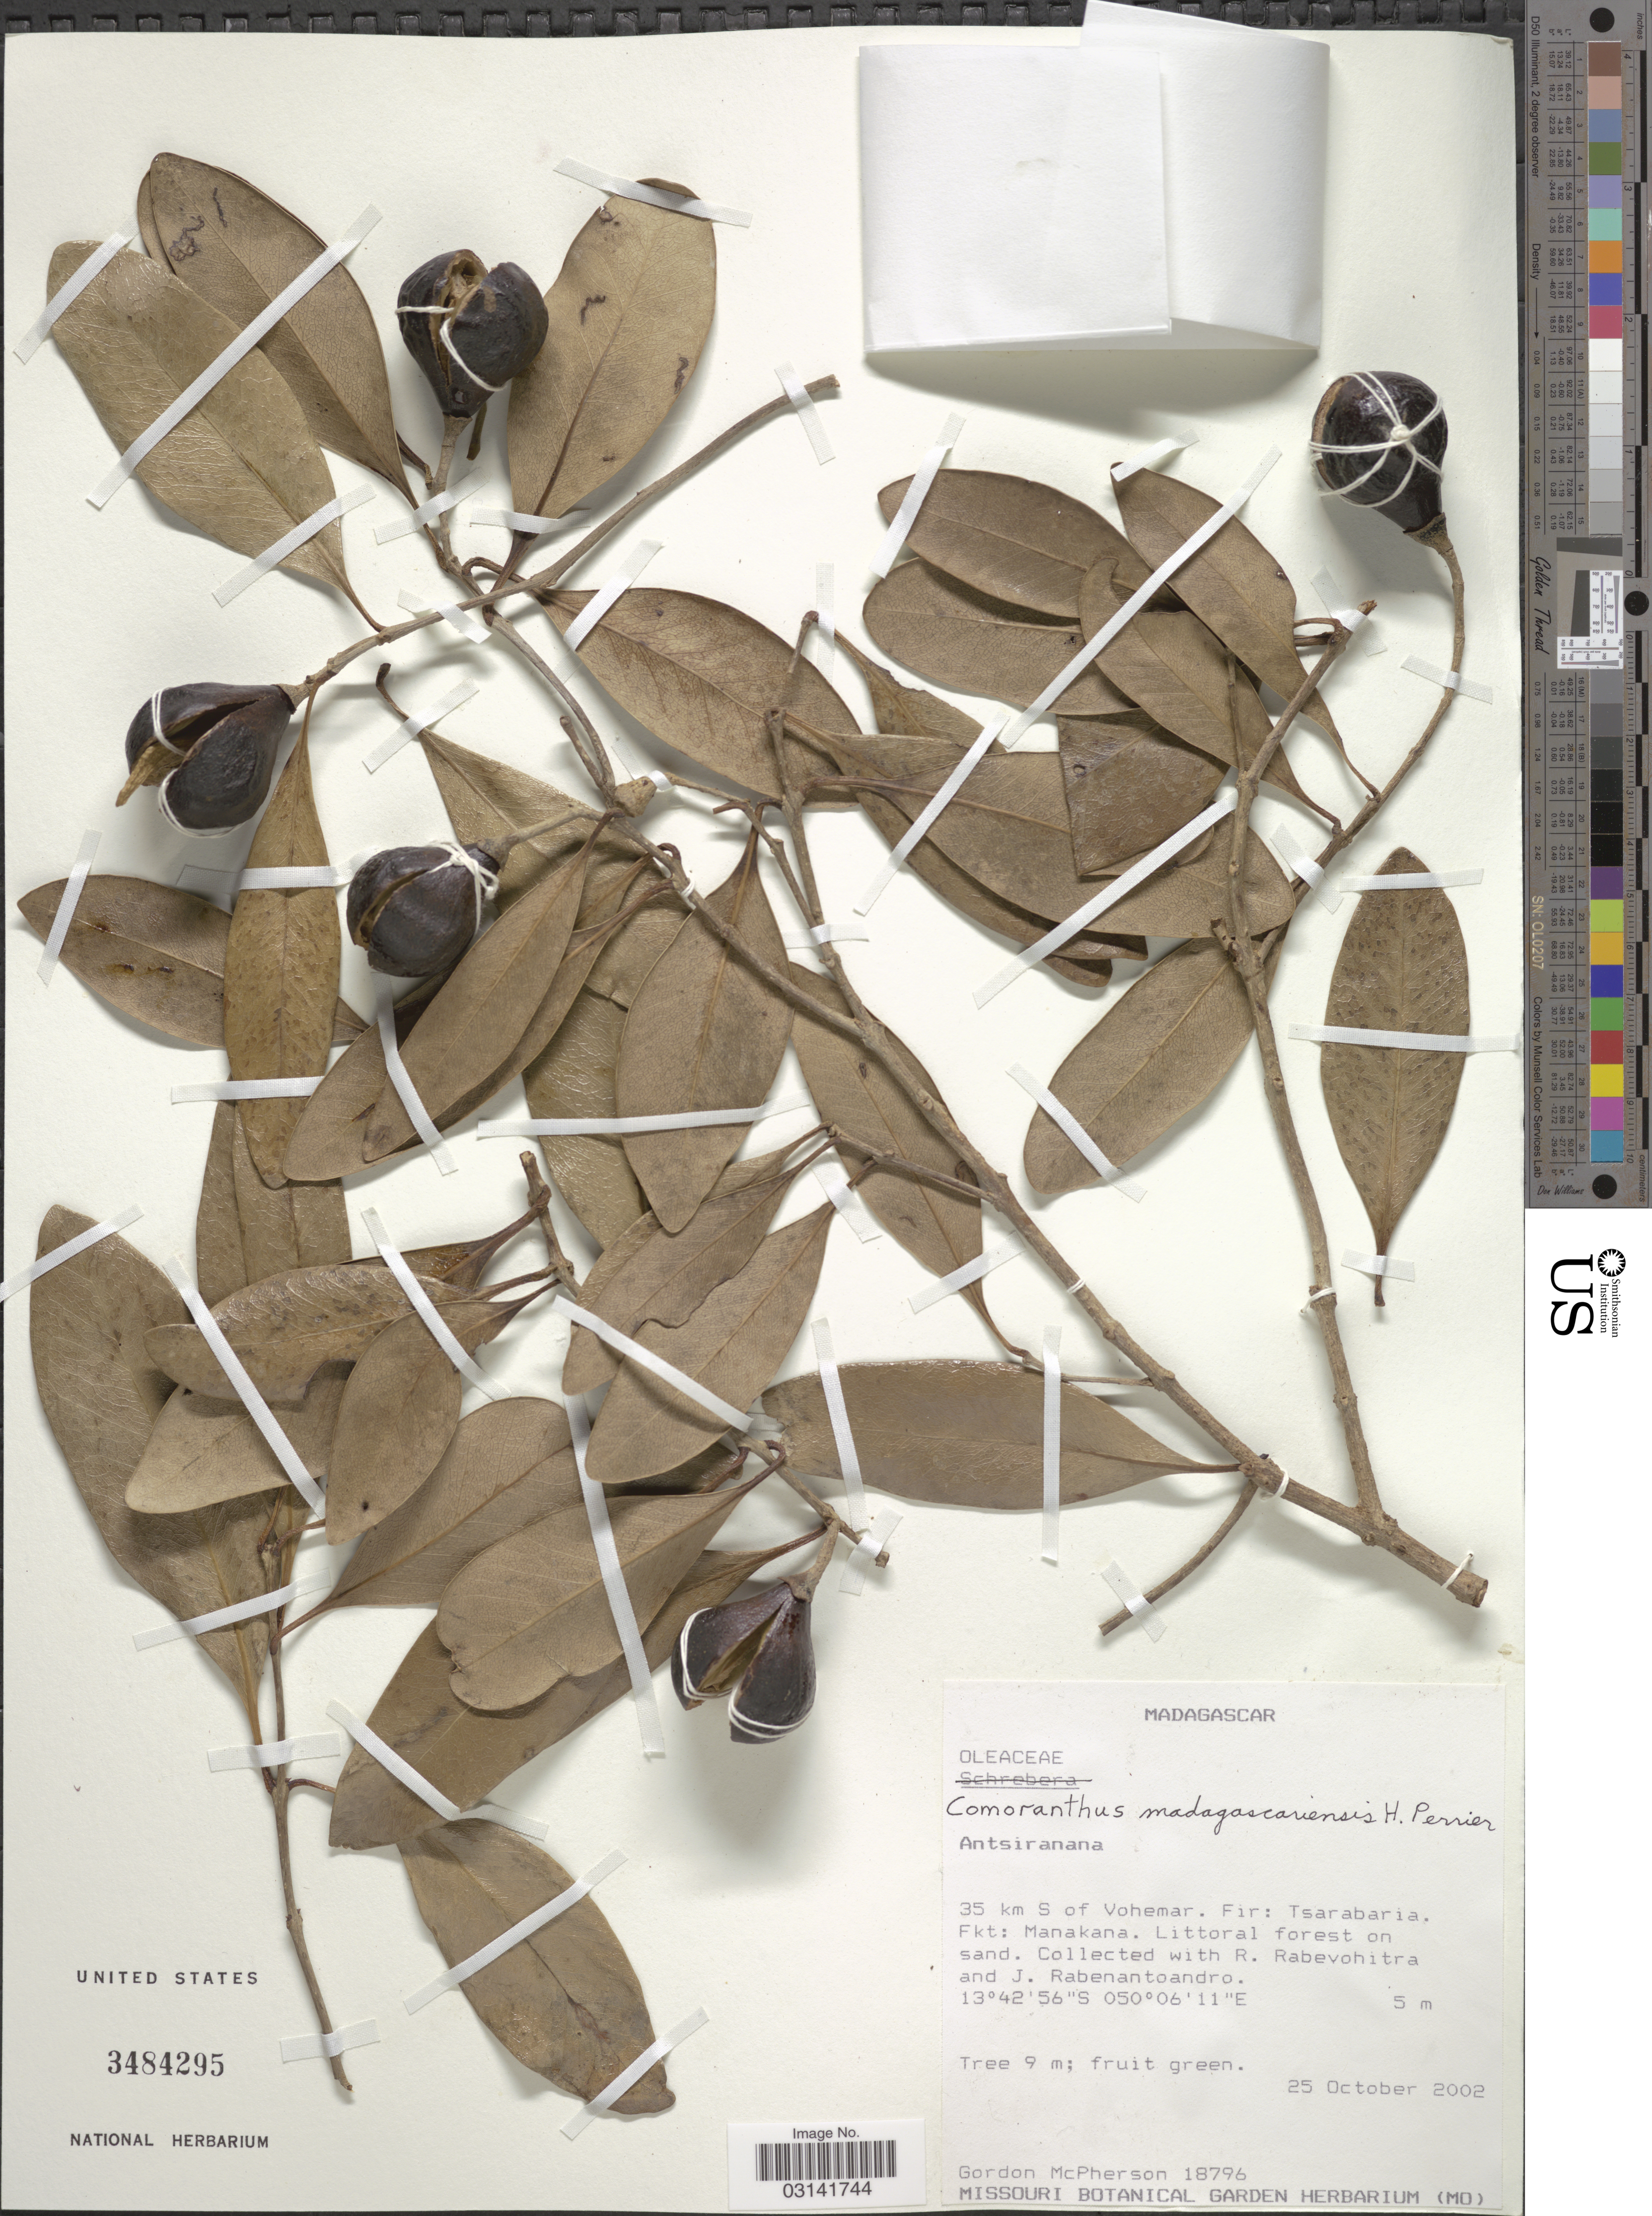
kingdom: Plantae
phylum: Tracheophyta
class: Magnoliopsida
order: Lamiales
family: Oleaceae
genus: Comoranthus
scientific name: Comoranthus madagascariensis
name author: H. Perrier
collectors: G. McPherson, R. Rabevohitra & J. Rabenantoandro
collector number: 18796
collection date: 2002-10-25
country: Madagascar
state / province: Sava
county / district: Vohémar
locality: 35 km S of Vohemar. fir: Tsarabaria. Fkt: Manakana.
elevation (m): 5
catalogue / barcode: US 3484295